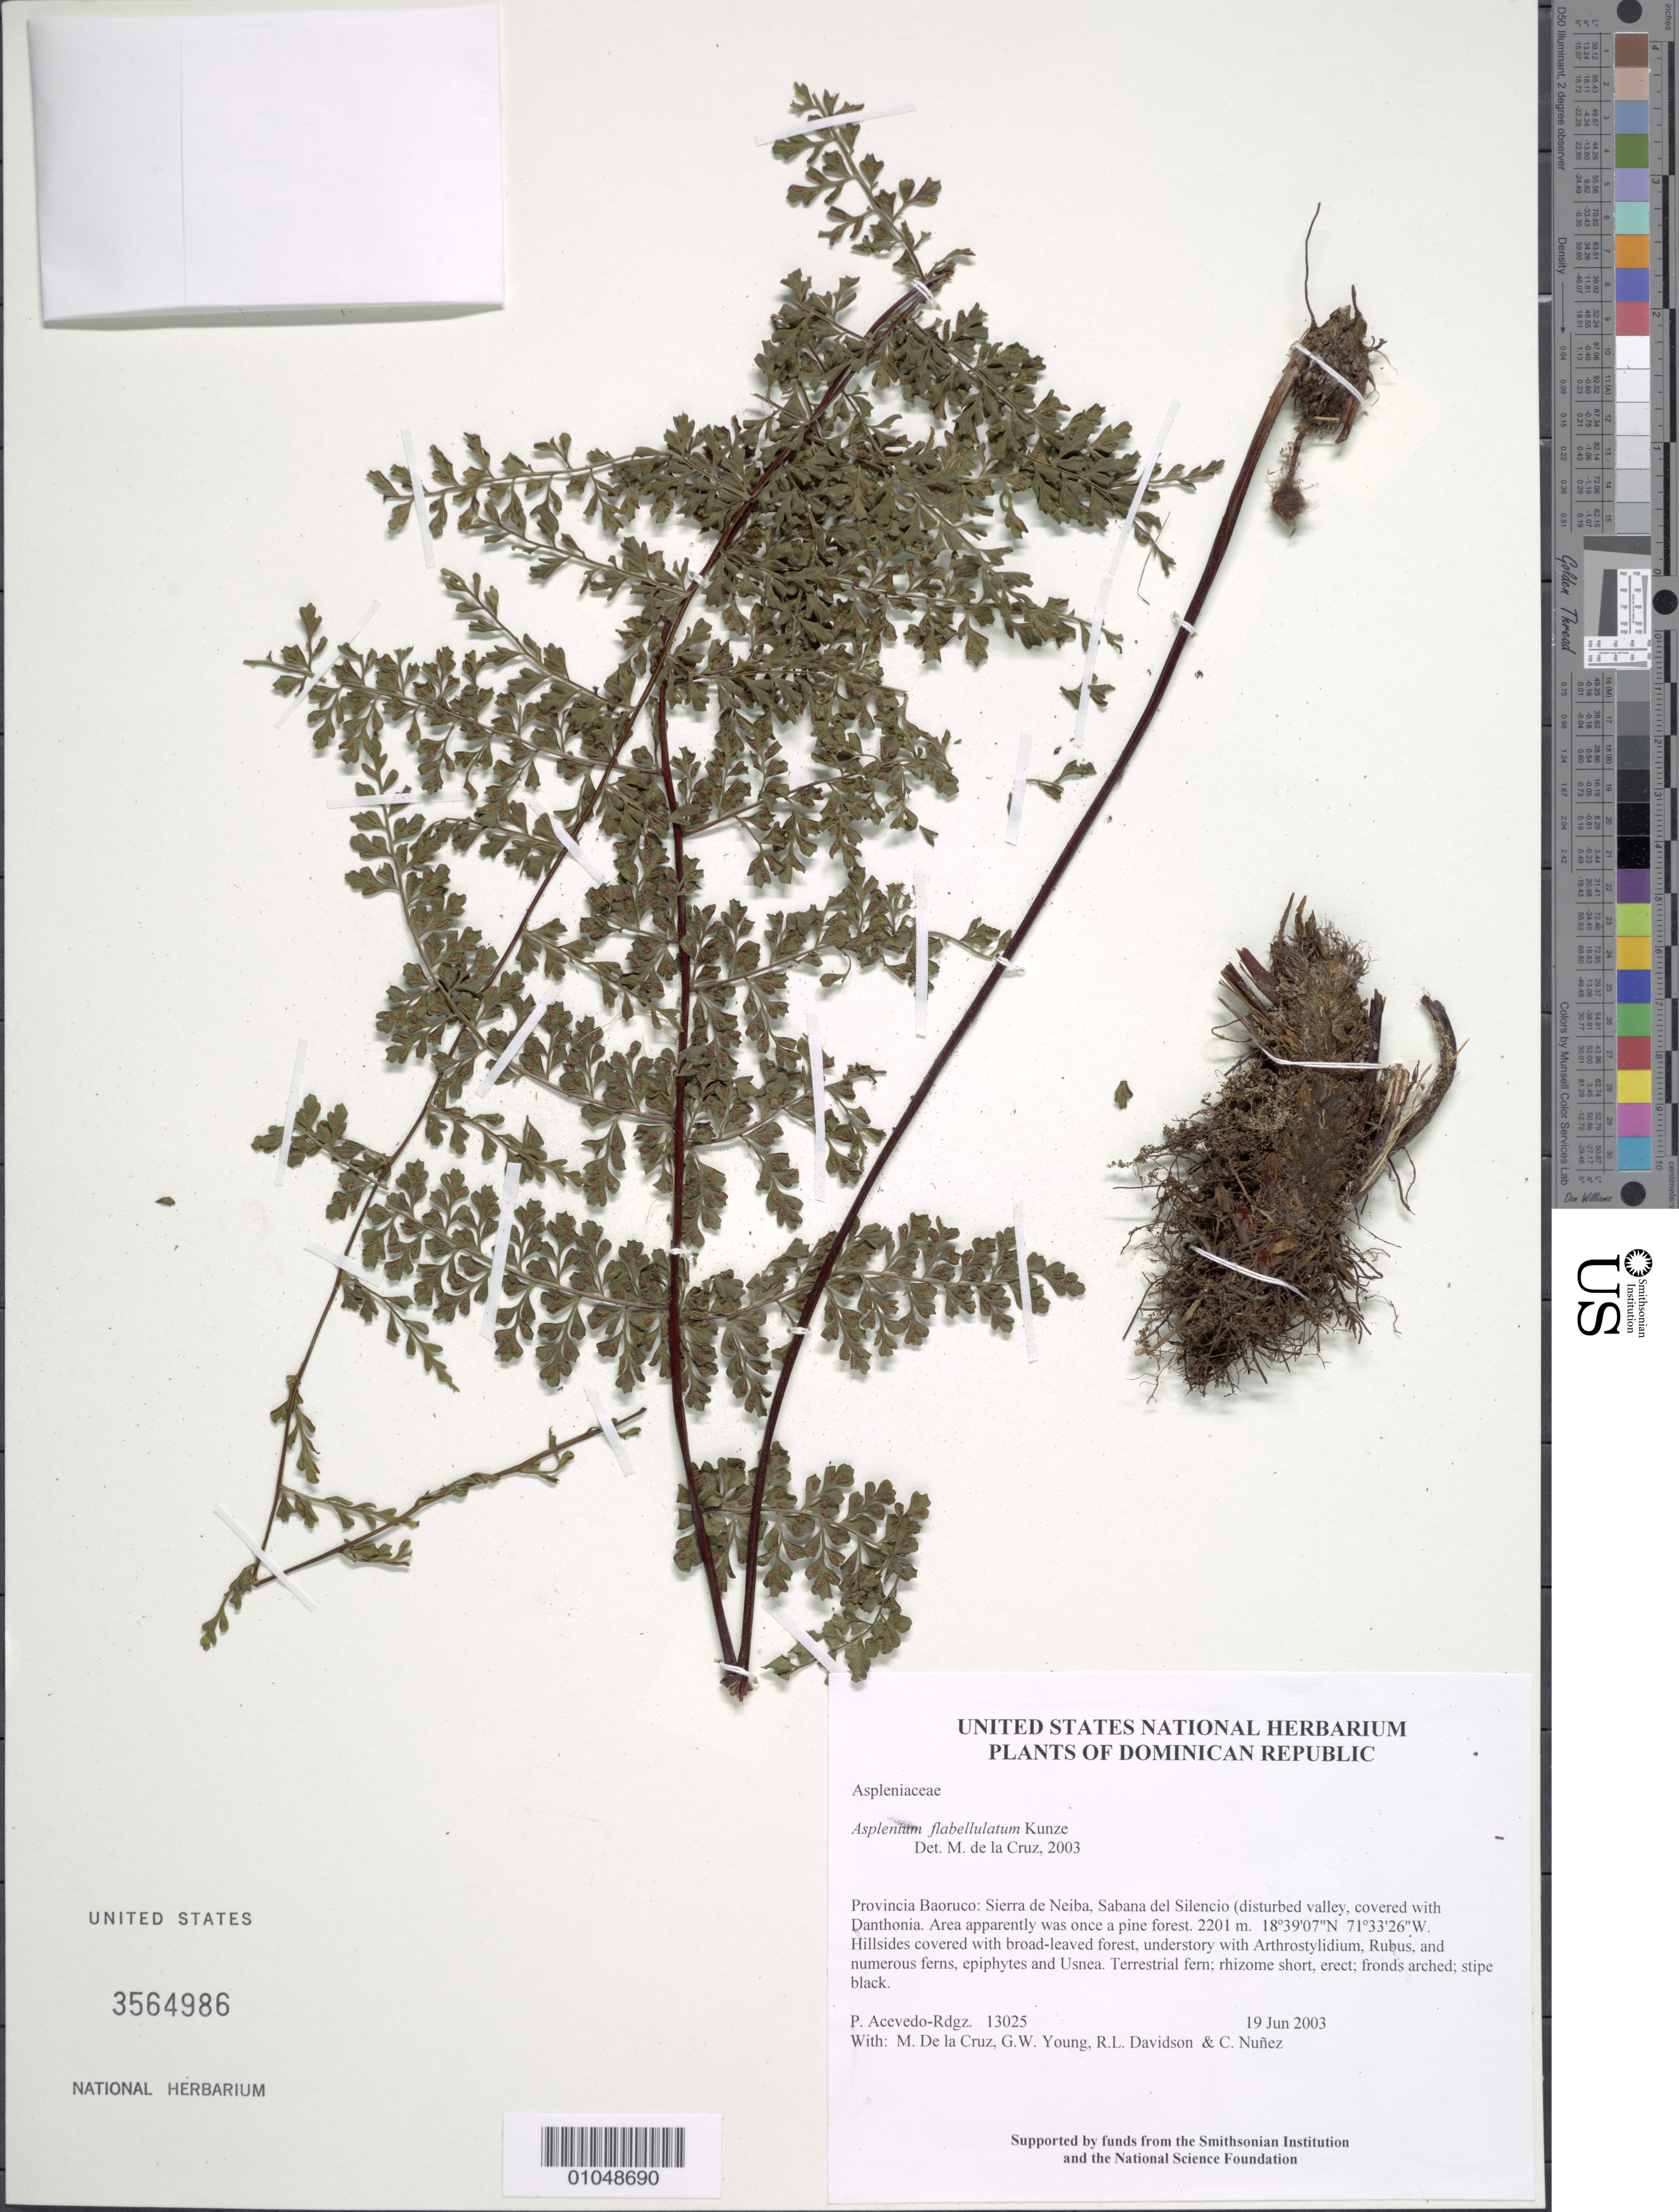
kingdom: Plantae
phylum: Tracheophyta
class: Polypodiopsida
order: Polypodiales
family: Aspleniaceae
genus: Asplenium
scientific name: Asplenium radicans var. dentatum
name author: (Klotzsch) Bonap.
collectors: P. Acevedo-Rodr., M. de la Cruz, J. Rawlins, G. Young, R. Davidson & C. Nunez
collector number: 13025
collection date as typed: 19 Jun 2003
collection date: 2003-06-19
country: Dominican Republic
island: Hispaniola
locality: Provincia Baoruco: Sierra de Neiba, Sabana del Silencio (disturbed valley, covered with Danthonia. Area apparently was once a pine forest.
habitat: Hillsides covered with broad-leaved forest, understory with Arthrostylidium, Rubus, and numerous ferns, epiphytes and Usnea.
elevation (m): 2201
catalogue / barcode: US 3564986